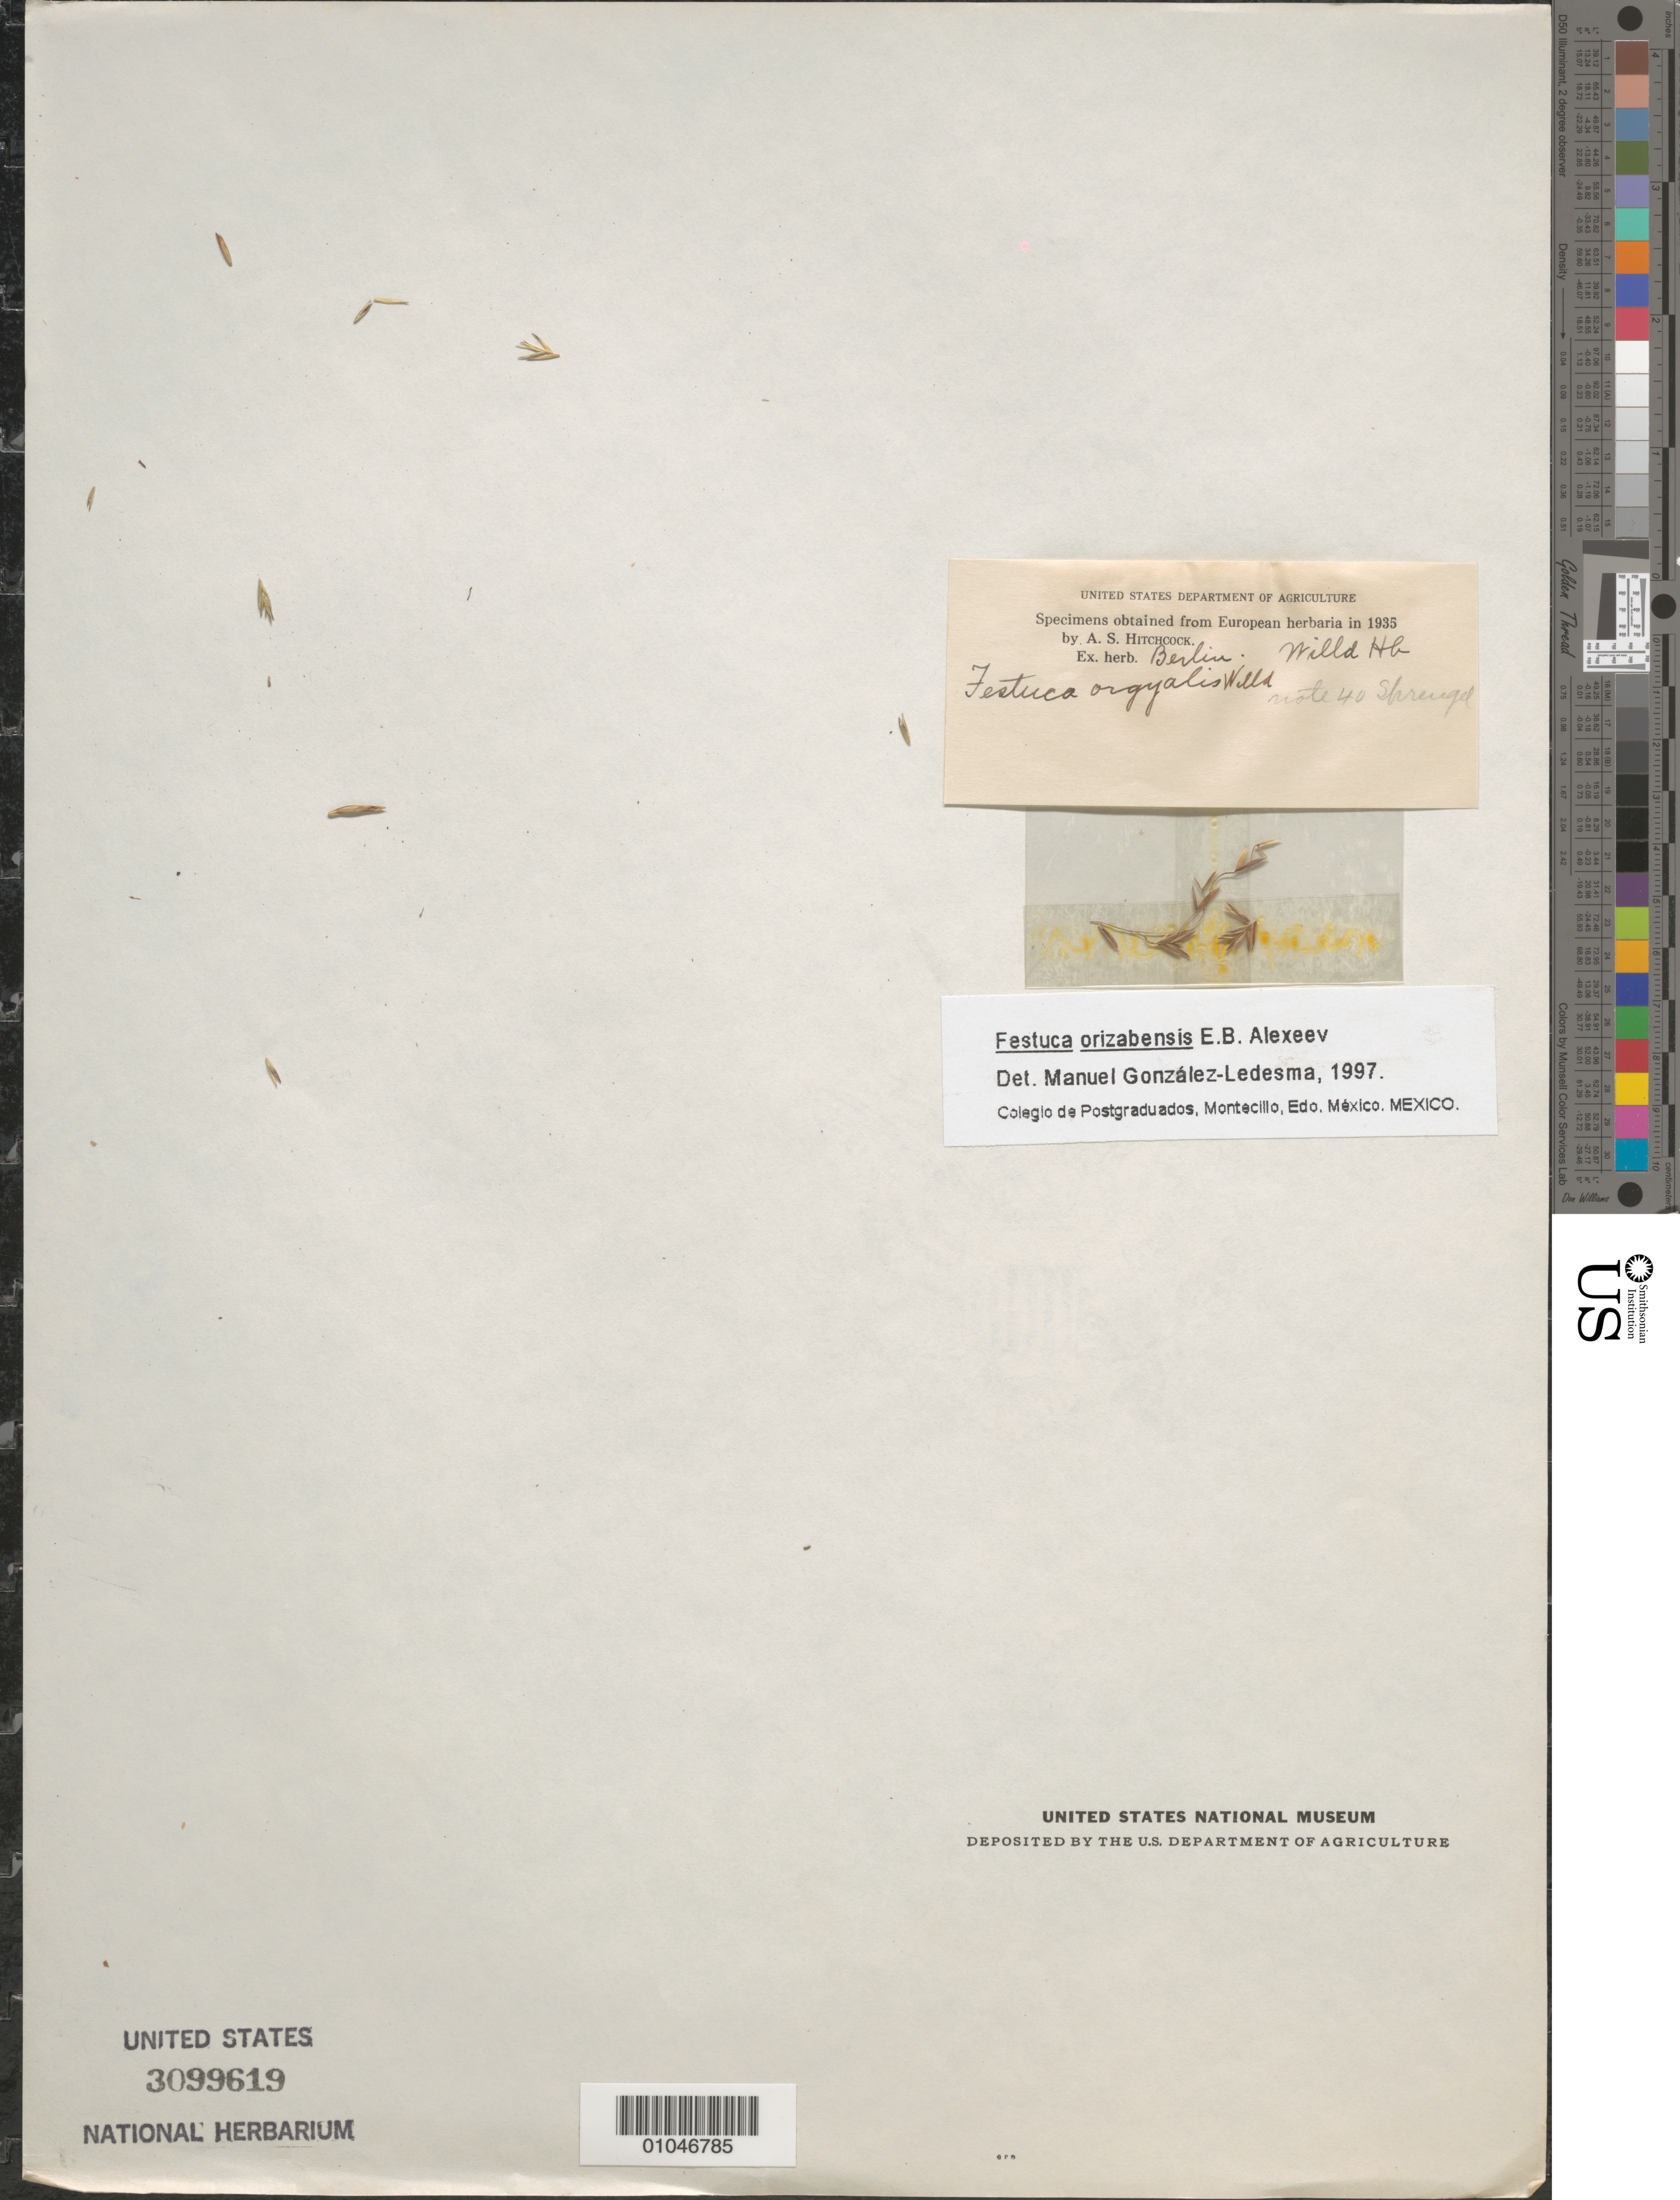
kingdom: Plantae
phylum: Tracheophyta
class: Liliopsida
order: Poales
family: Poaceae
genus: Festuca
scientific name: Festuca orizabensis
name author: E.B. Alexeev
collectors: A. S. Hitchcock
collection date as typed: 1935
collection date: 1935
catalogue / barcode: US 3099619